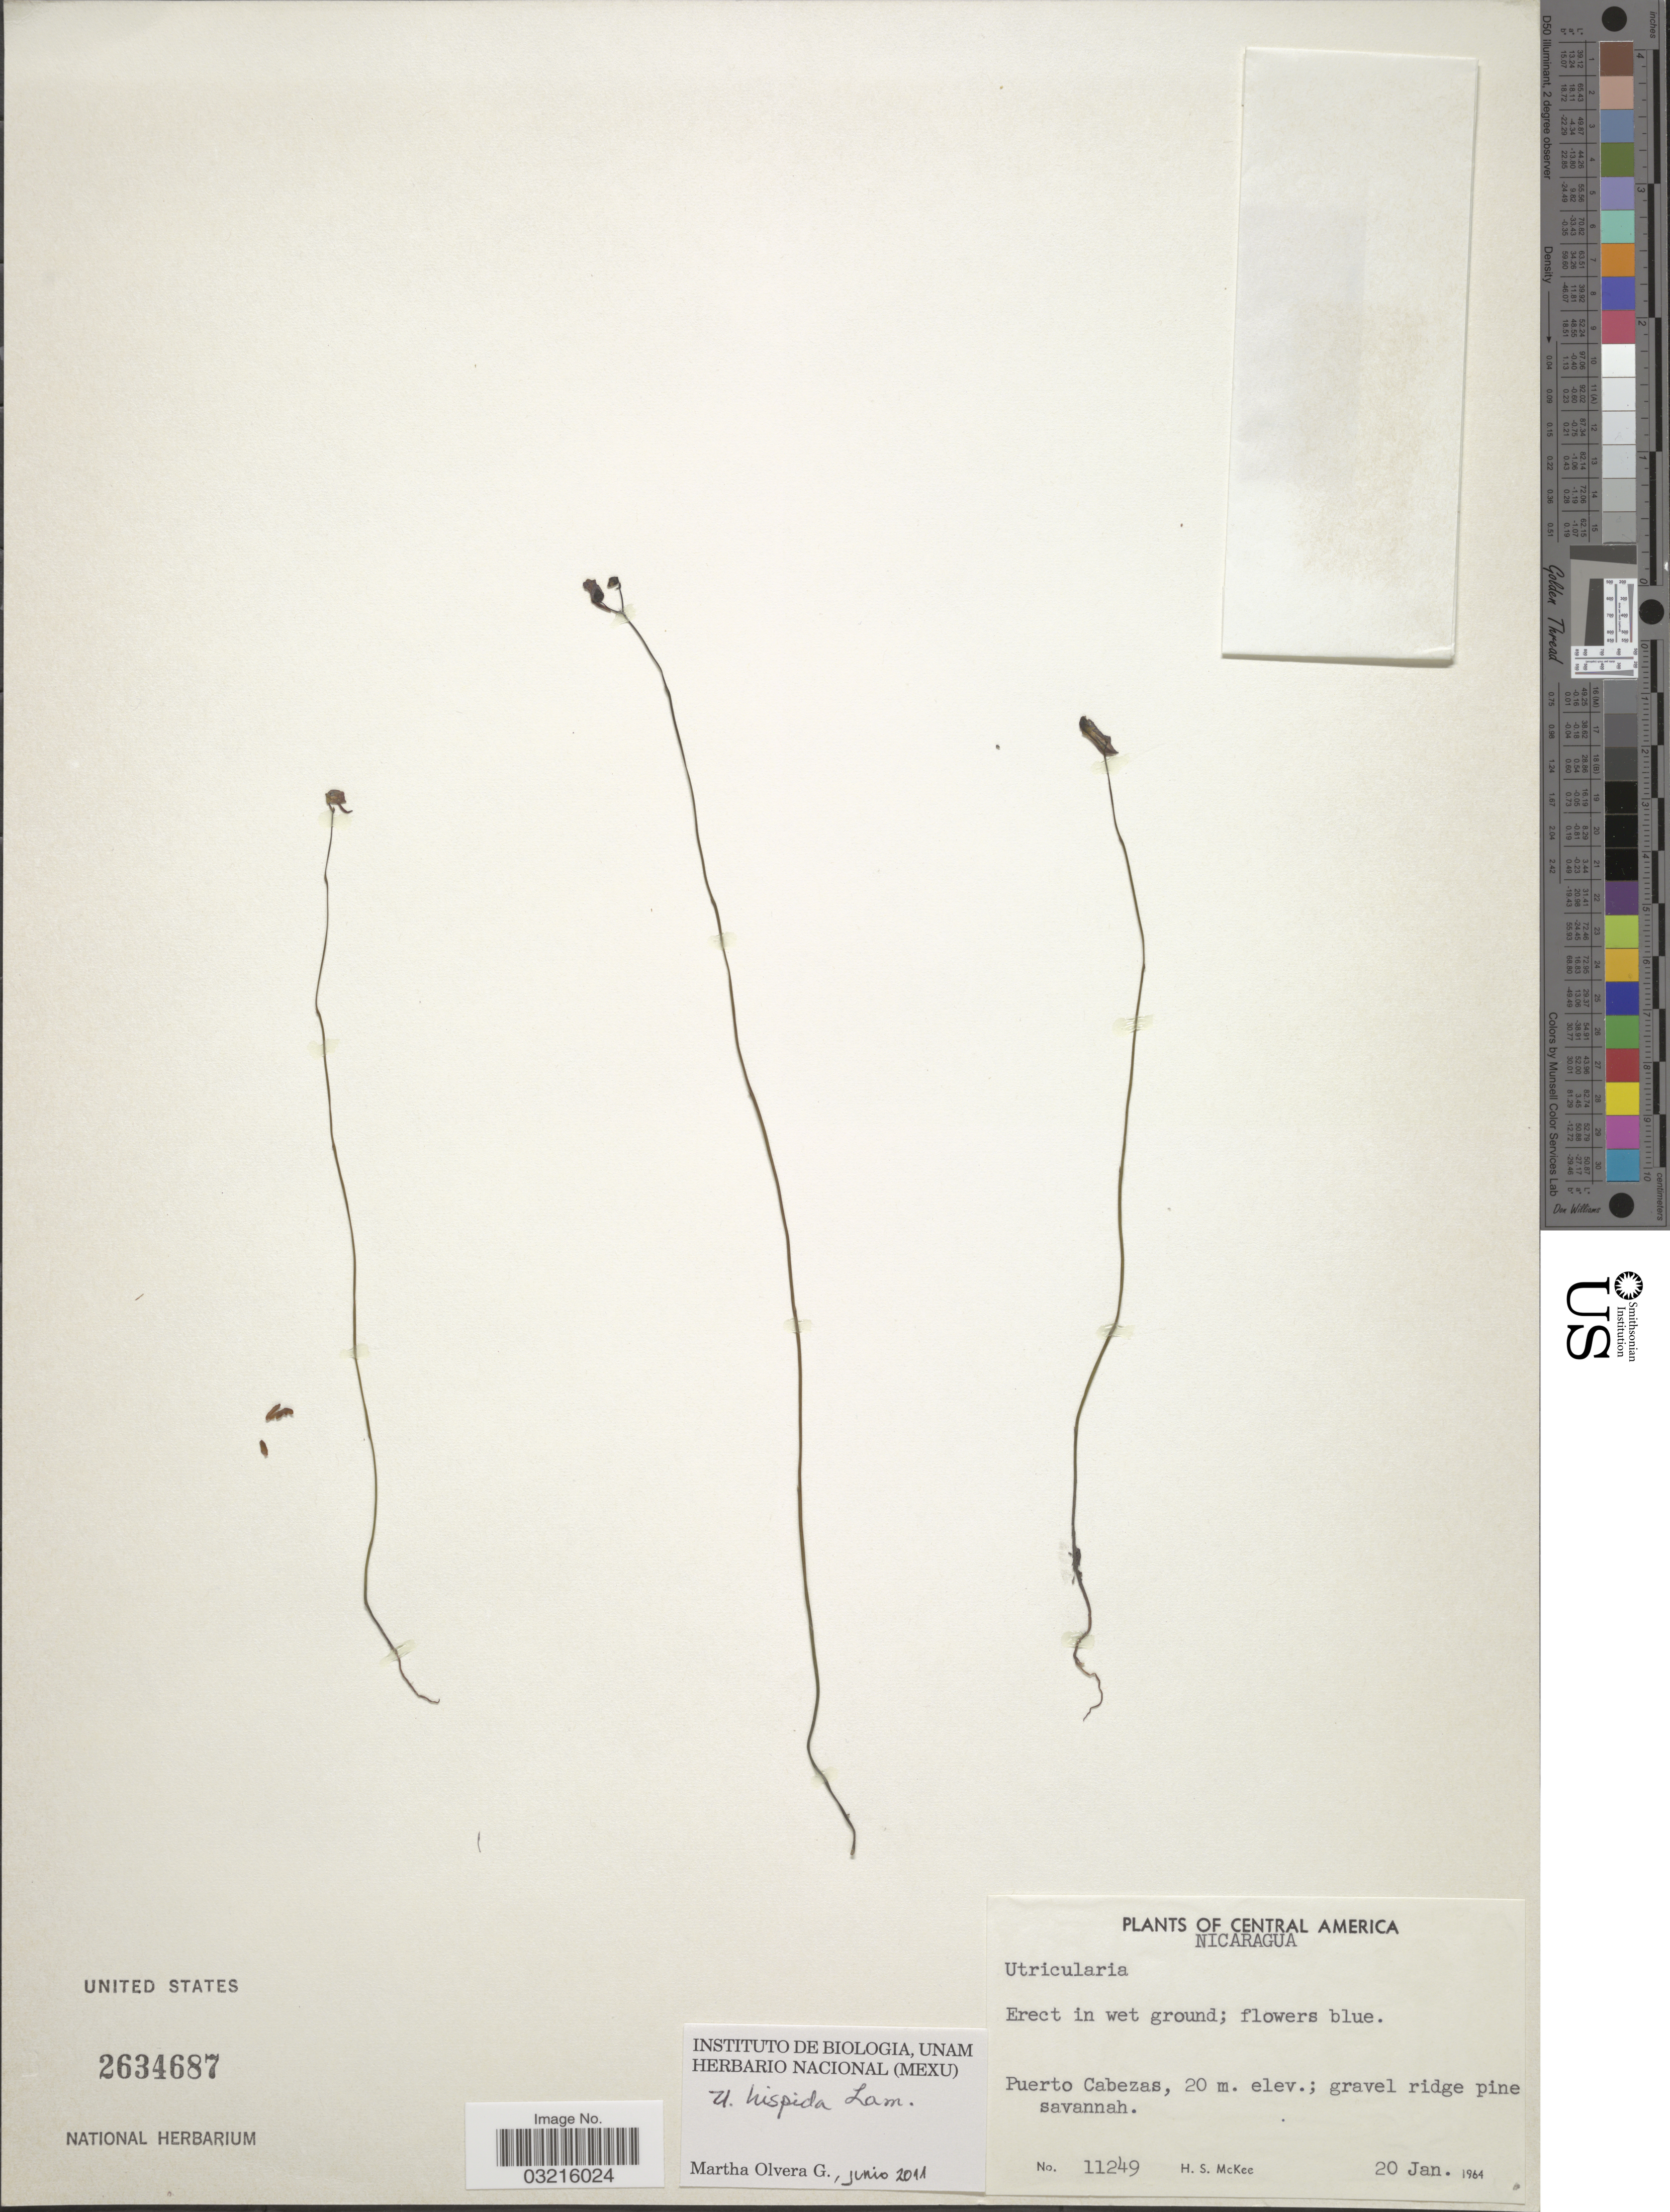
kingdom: Plantae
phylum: Tracheophyta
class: Magnoliopsida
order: Lamiales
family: Lentibulariaceae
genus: Utricularia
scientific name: Utricularia hispida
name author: Lam.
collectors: H. S. McKee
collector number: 11249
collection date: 1964-01-20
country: Nicaragua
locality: Puerto Cabezas.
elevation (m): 20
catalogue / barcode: US 2634687